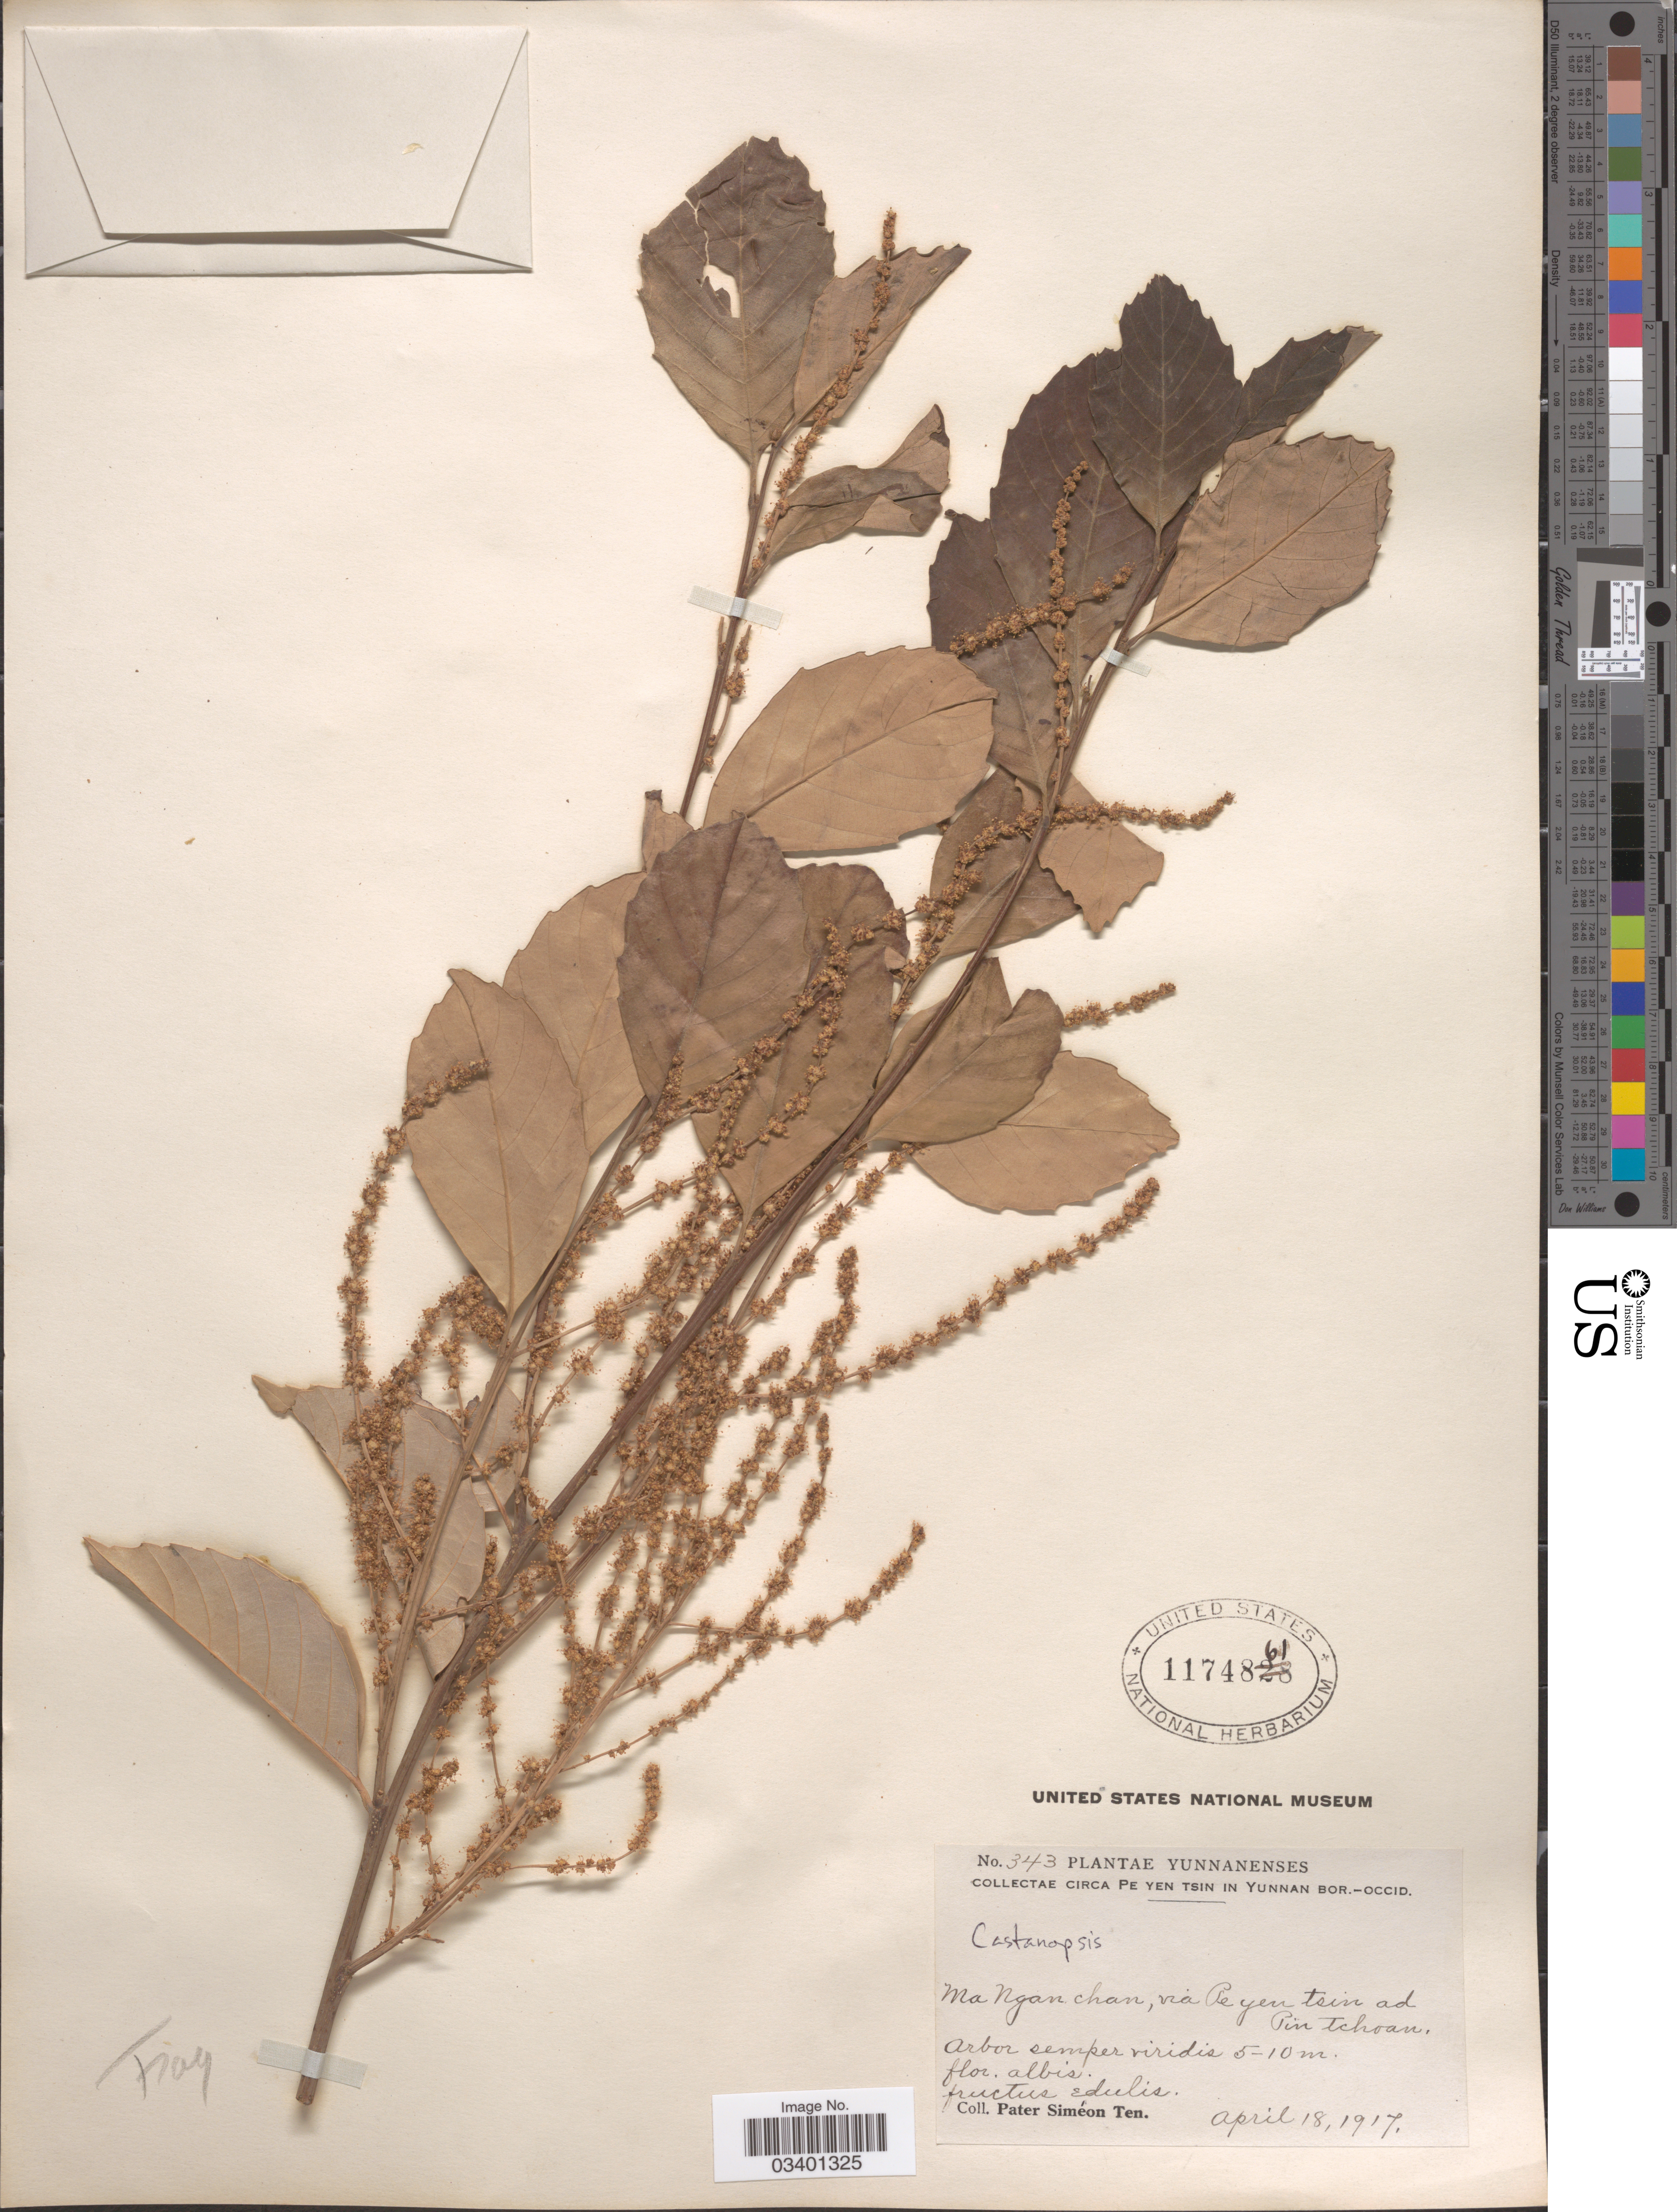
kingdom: Plantae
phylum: Tracheophyta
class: Magnoliopsida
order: Fagales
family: Fagaceae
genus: Castanopsis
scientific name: Castanopsis sp.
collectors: P. S. Ten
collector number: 343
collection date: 1917-04-18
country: China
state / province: Yunnan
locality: Circa Pe Yen Tsin in Yunnan Bor.-Occid. Ma Ngan chan, via Pe yen tsin ad Pin tchoan.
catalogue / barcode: US 1174861